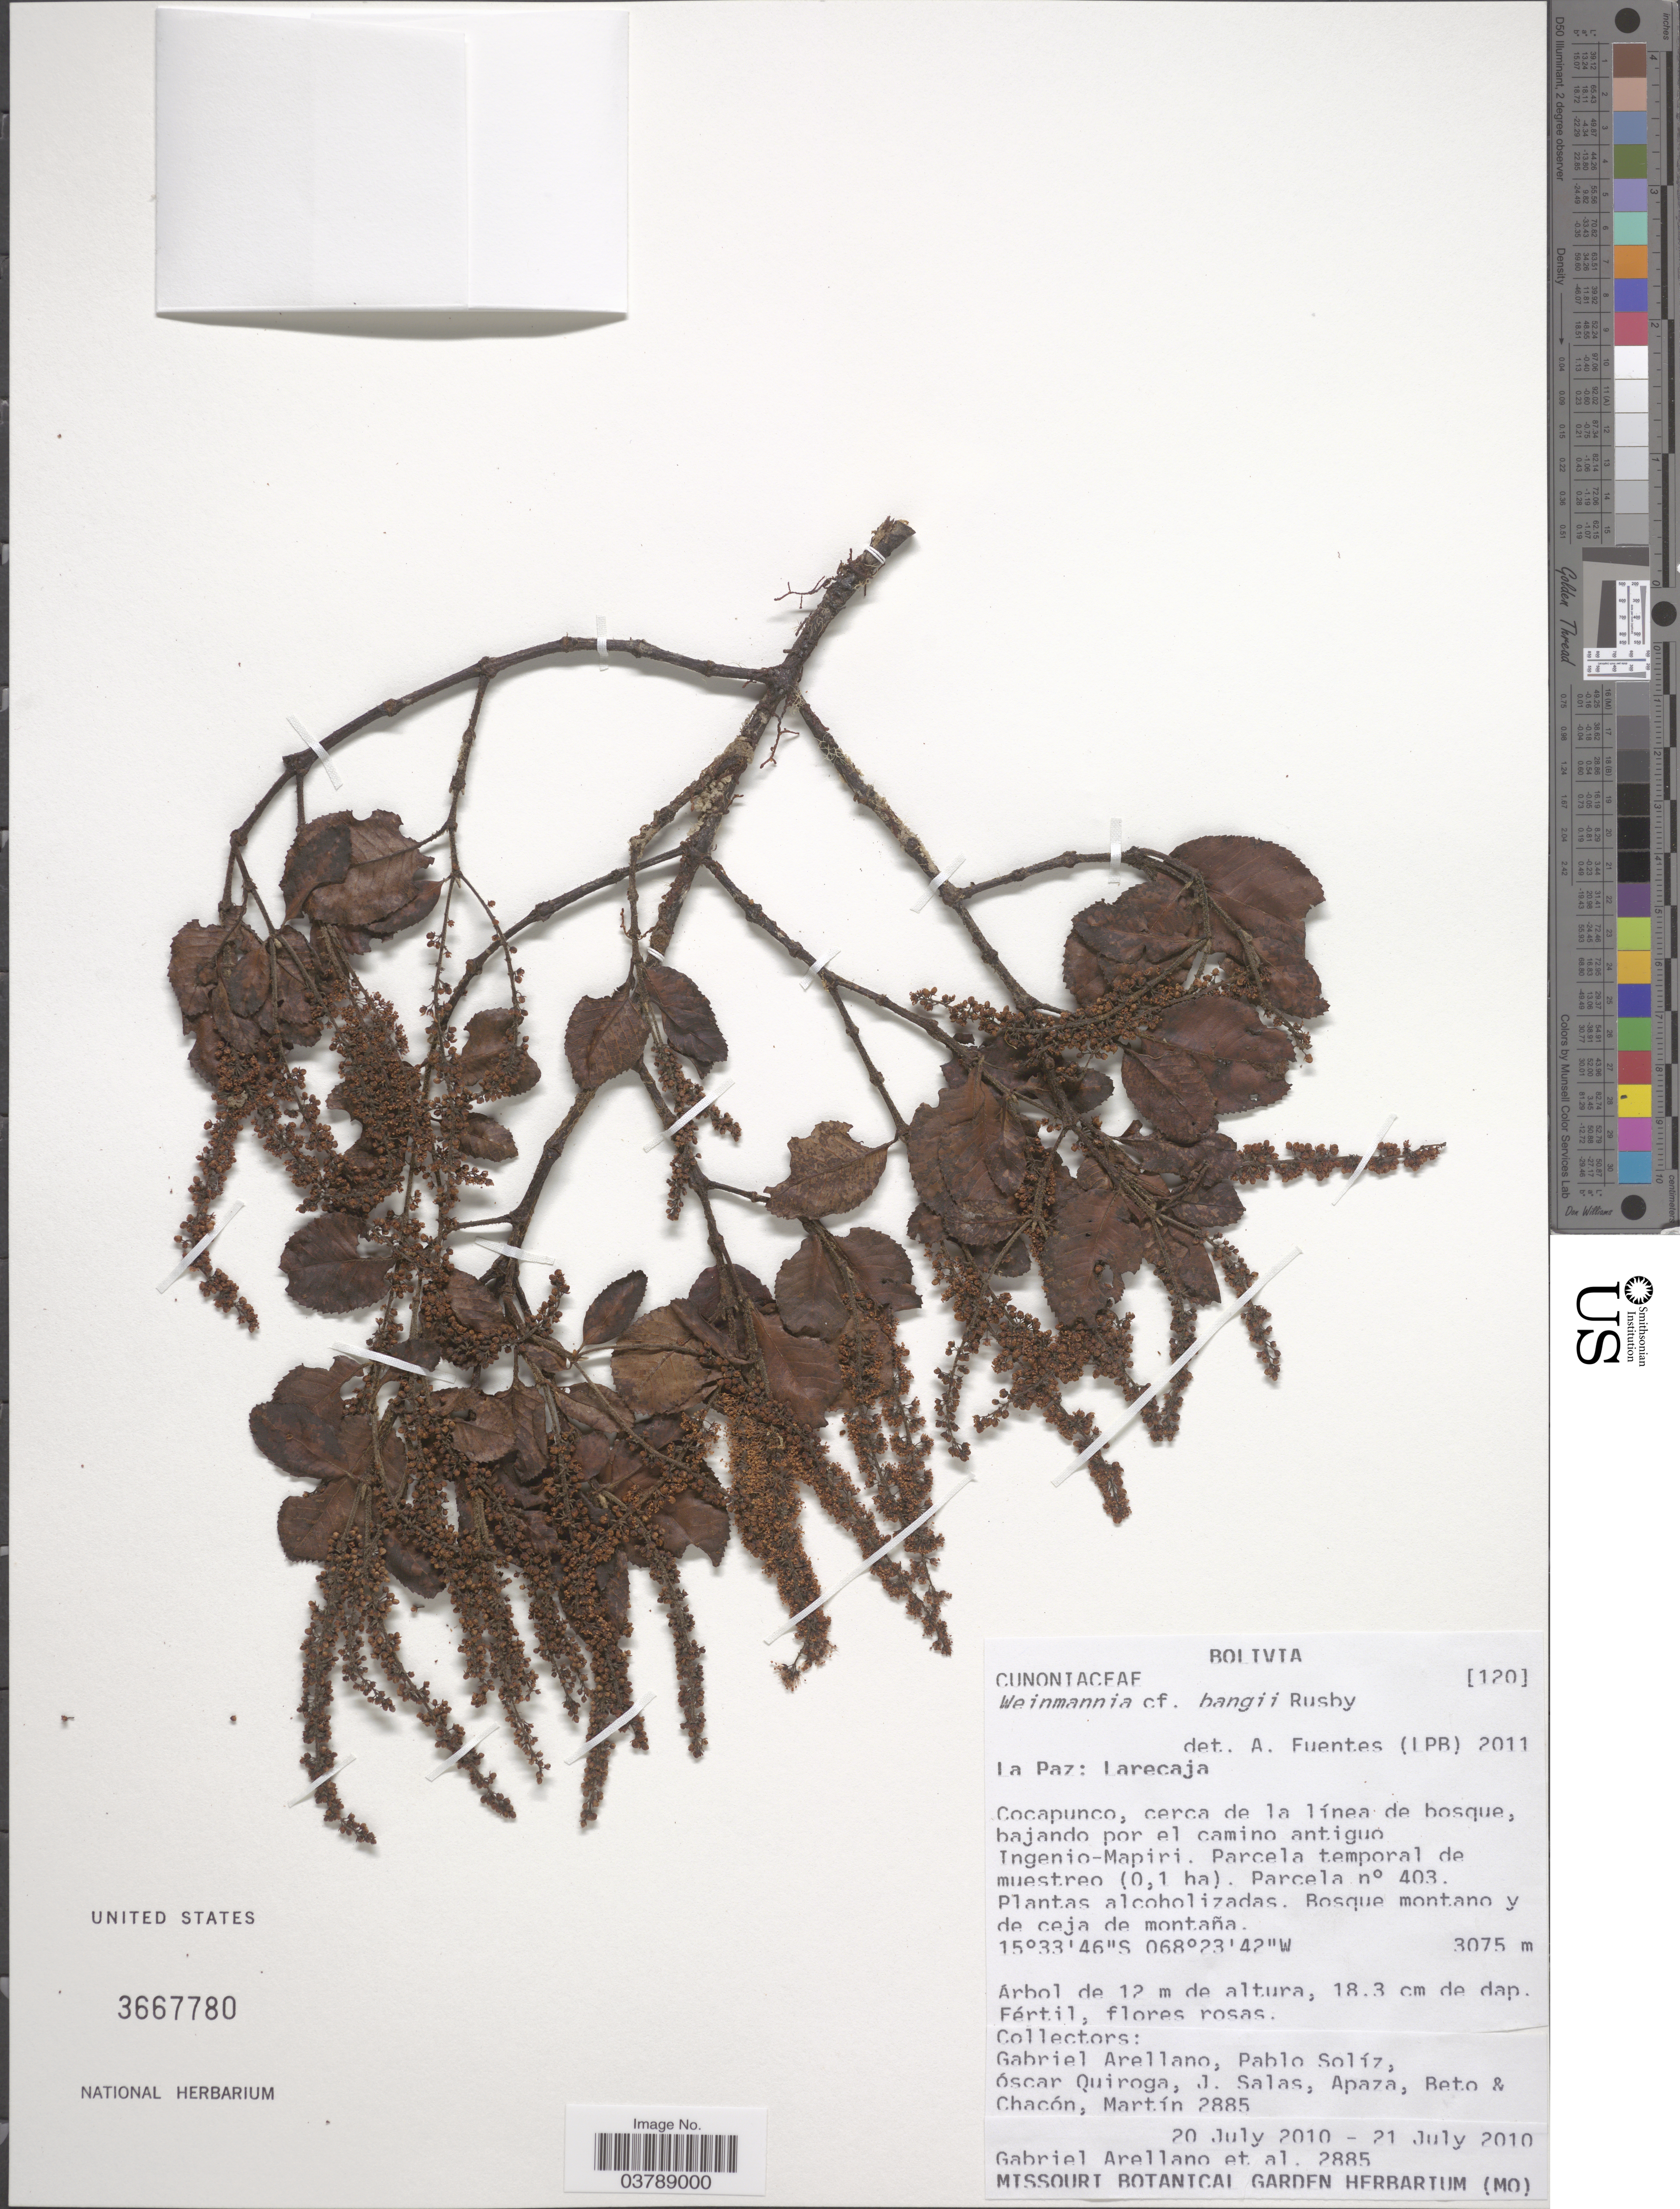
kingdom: Plantae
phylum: Tracheophyta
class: Magnoliopsida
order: Oxalidales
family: Cunoniaceae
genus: Weinmannia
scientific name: Weinmannia bangii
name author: Rusby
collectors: G. Arellano, P. Soliz, O. Quiroga, J. Salas & et al.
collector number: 2885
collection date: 2010-07-20/2010-07-21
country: Bolivia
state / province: La Paz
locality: Larecaja. Cocapunco, cerca de la línea de bosque, bajando por el camino antiguo. Ingenio-Mapiri.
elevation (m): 3075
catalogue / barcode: US 3667780